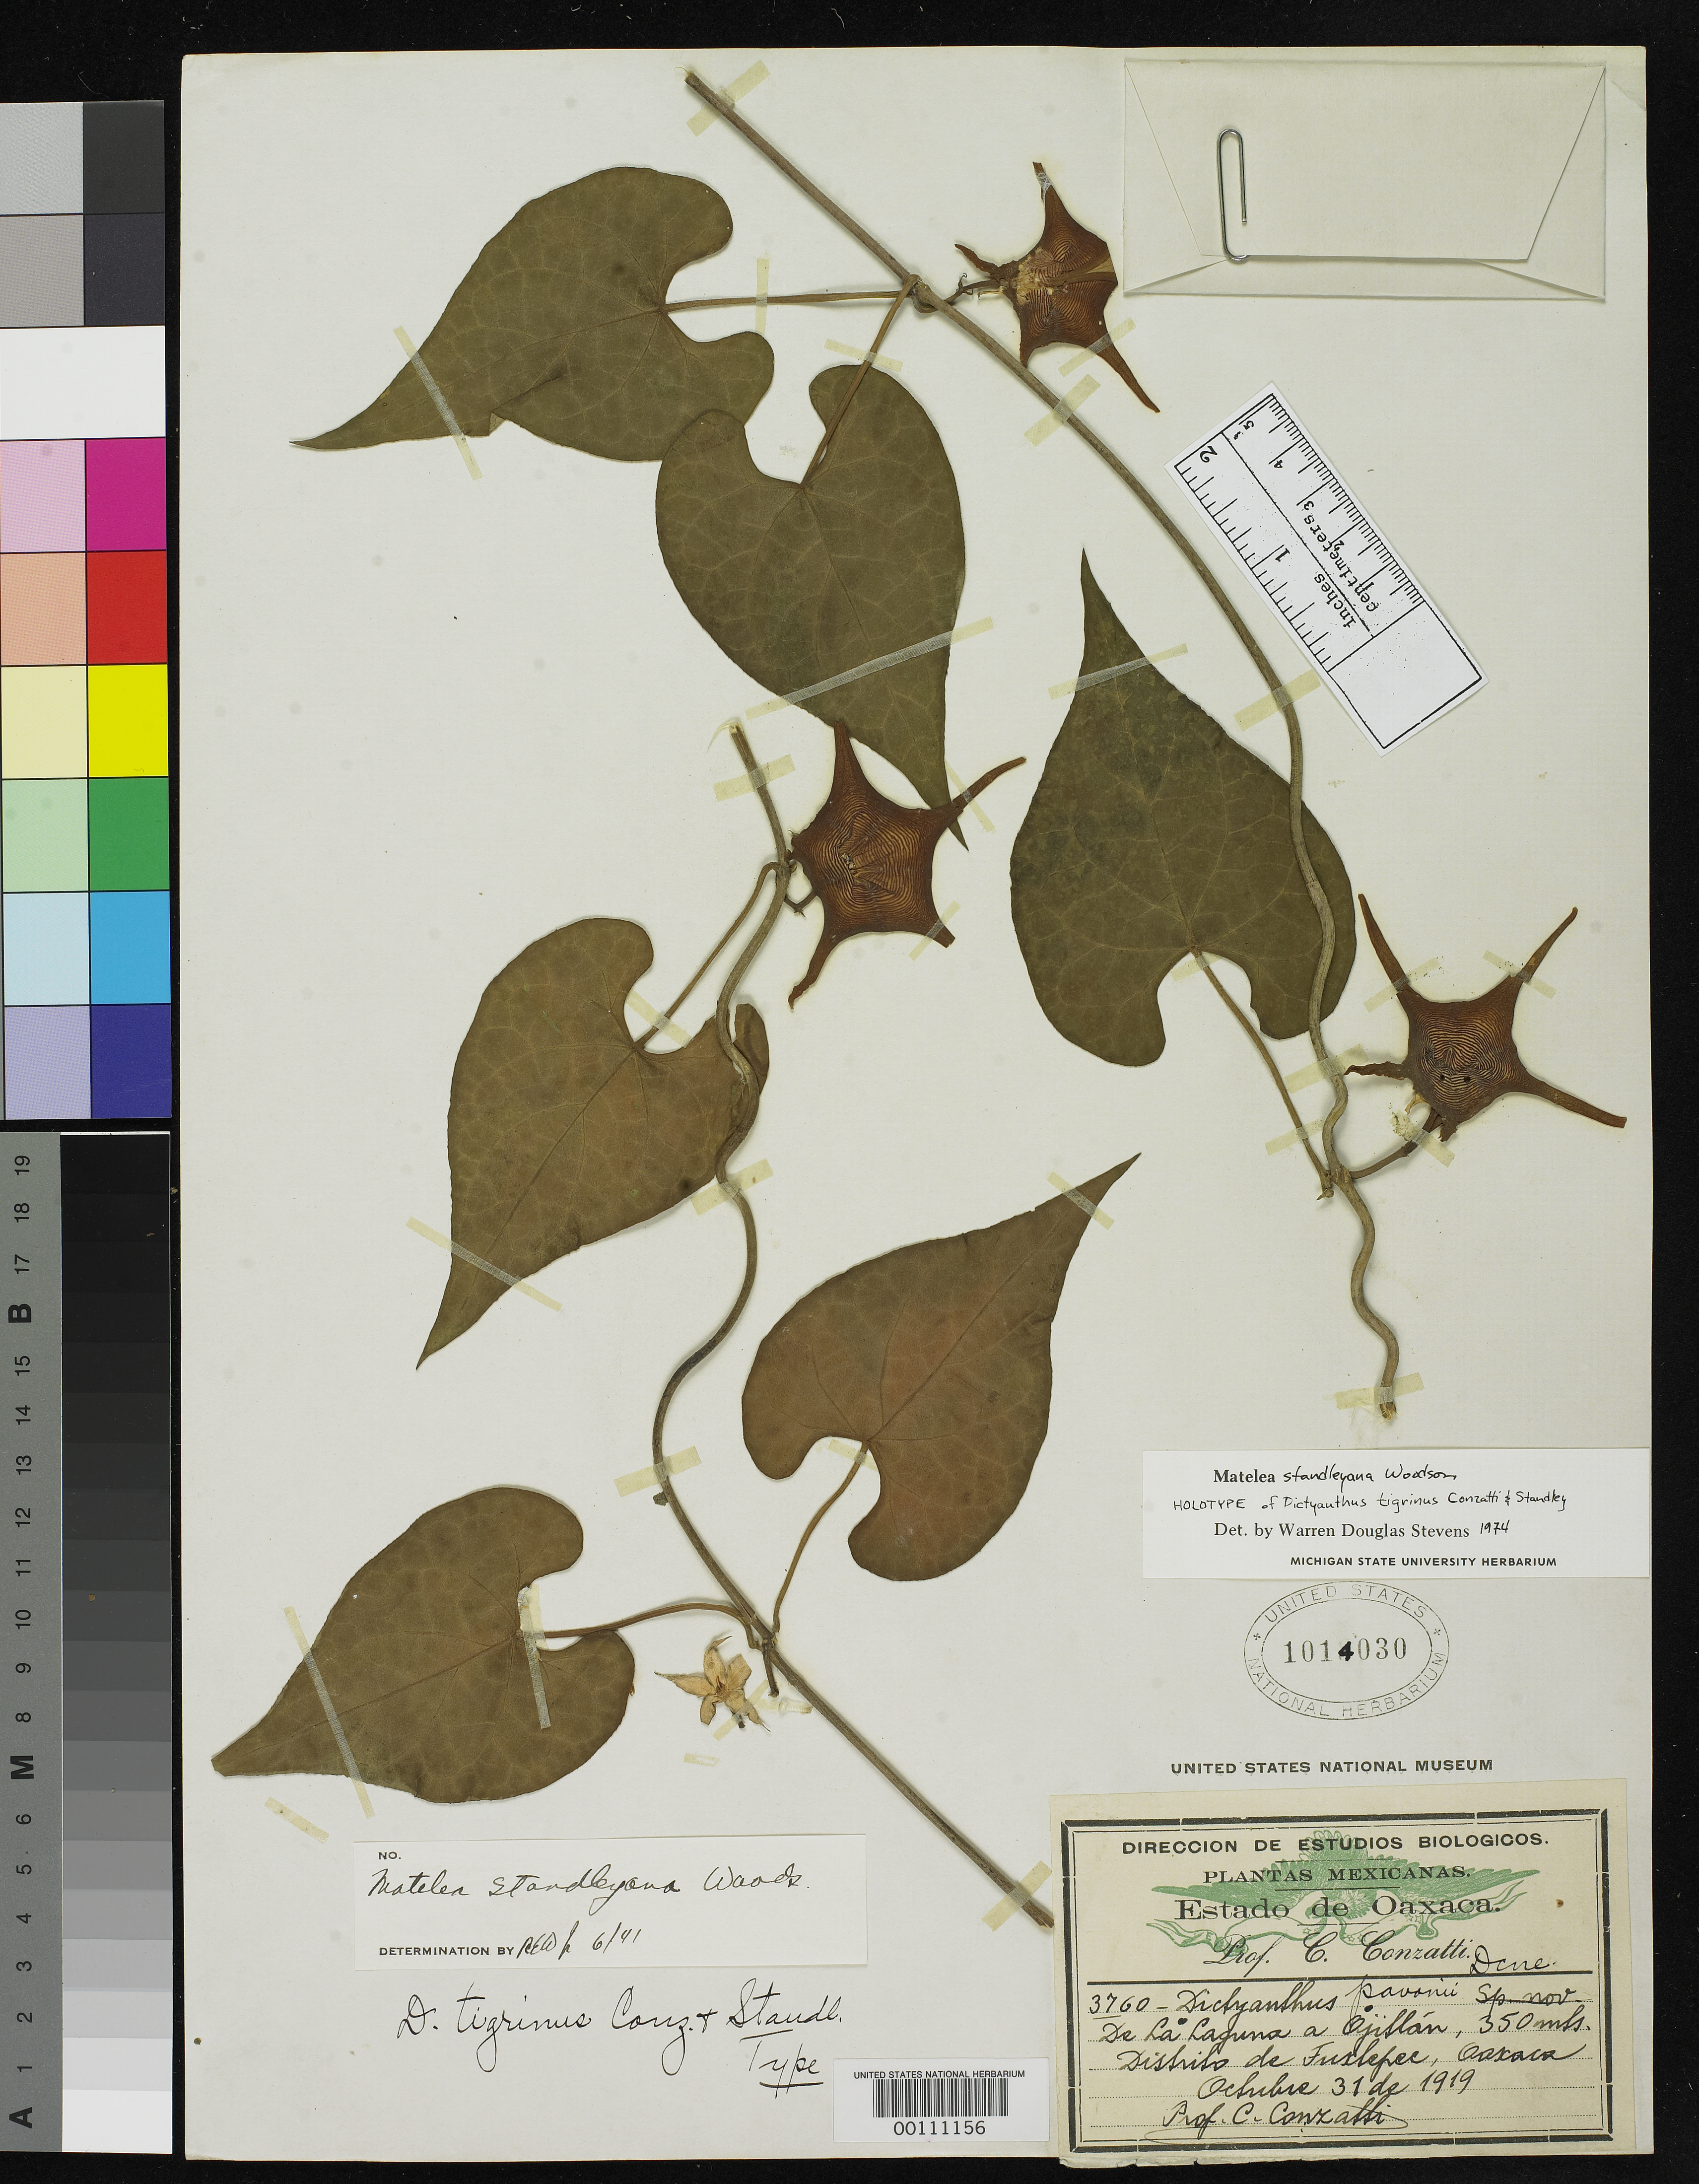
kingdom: Plantae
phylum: Tracheophyta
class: Magnoliopsida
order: Gentianales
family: Apocynaceae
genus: Dictyanthus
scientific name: Dictyanthus tigrinus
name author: Conz. & Standl.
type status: Holotype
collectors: C. Conzatti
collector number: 3760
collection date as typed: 31 Oct 1919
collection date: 1919-10-31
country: Mexico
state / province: Oaxaca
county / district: Tuxtepec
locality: Laguna de Ojitlan.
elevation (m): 350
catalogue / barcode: US 1014030